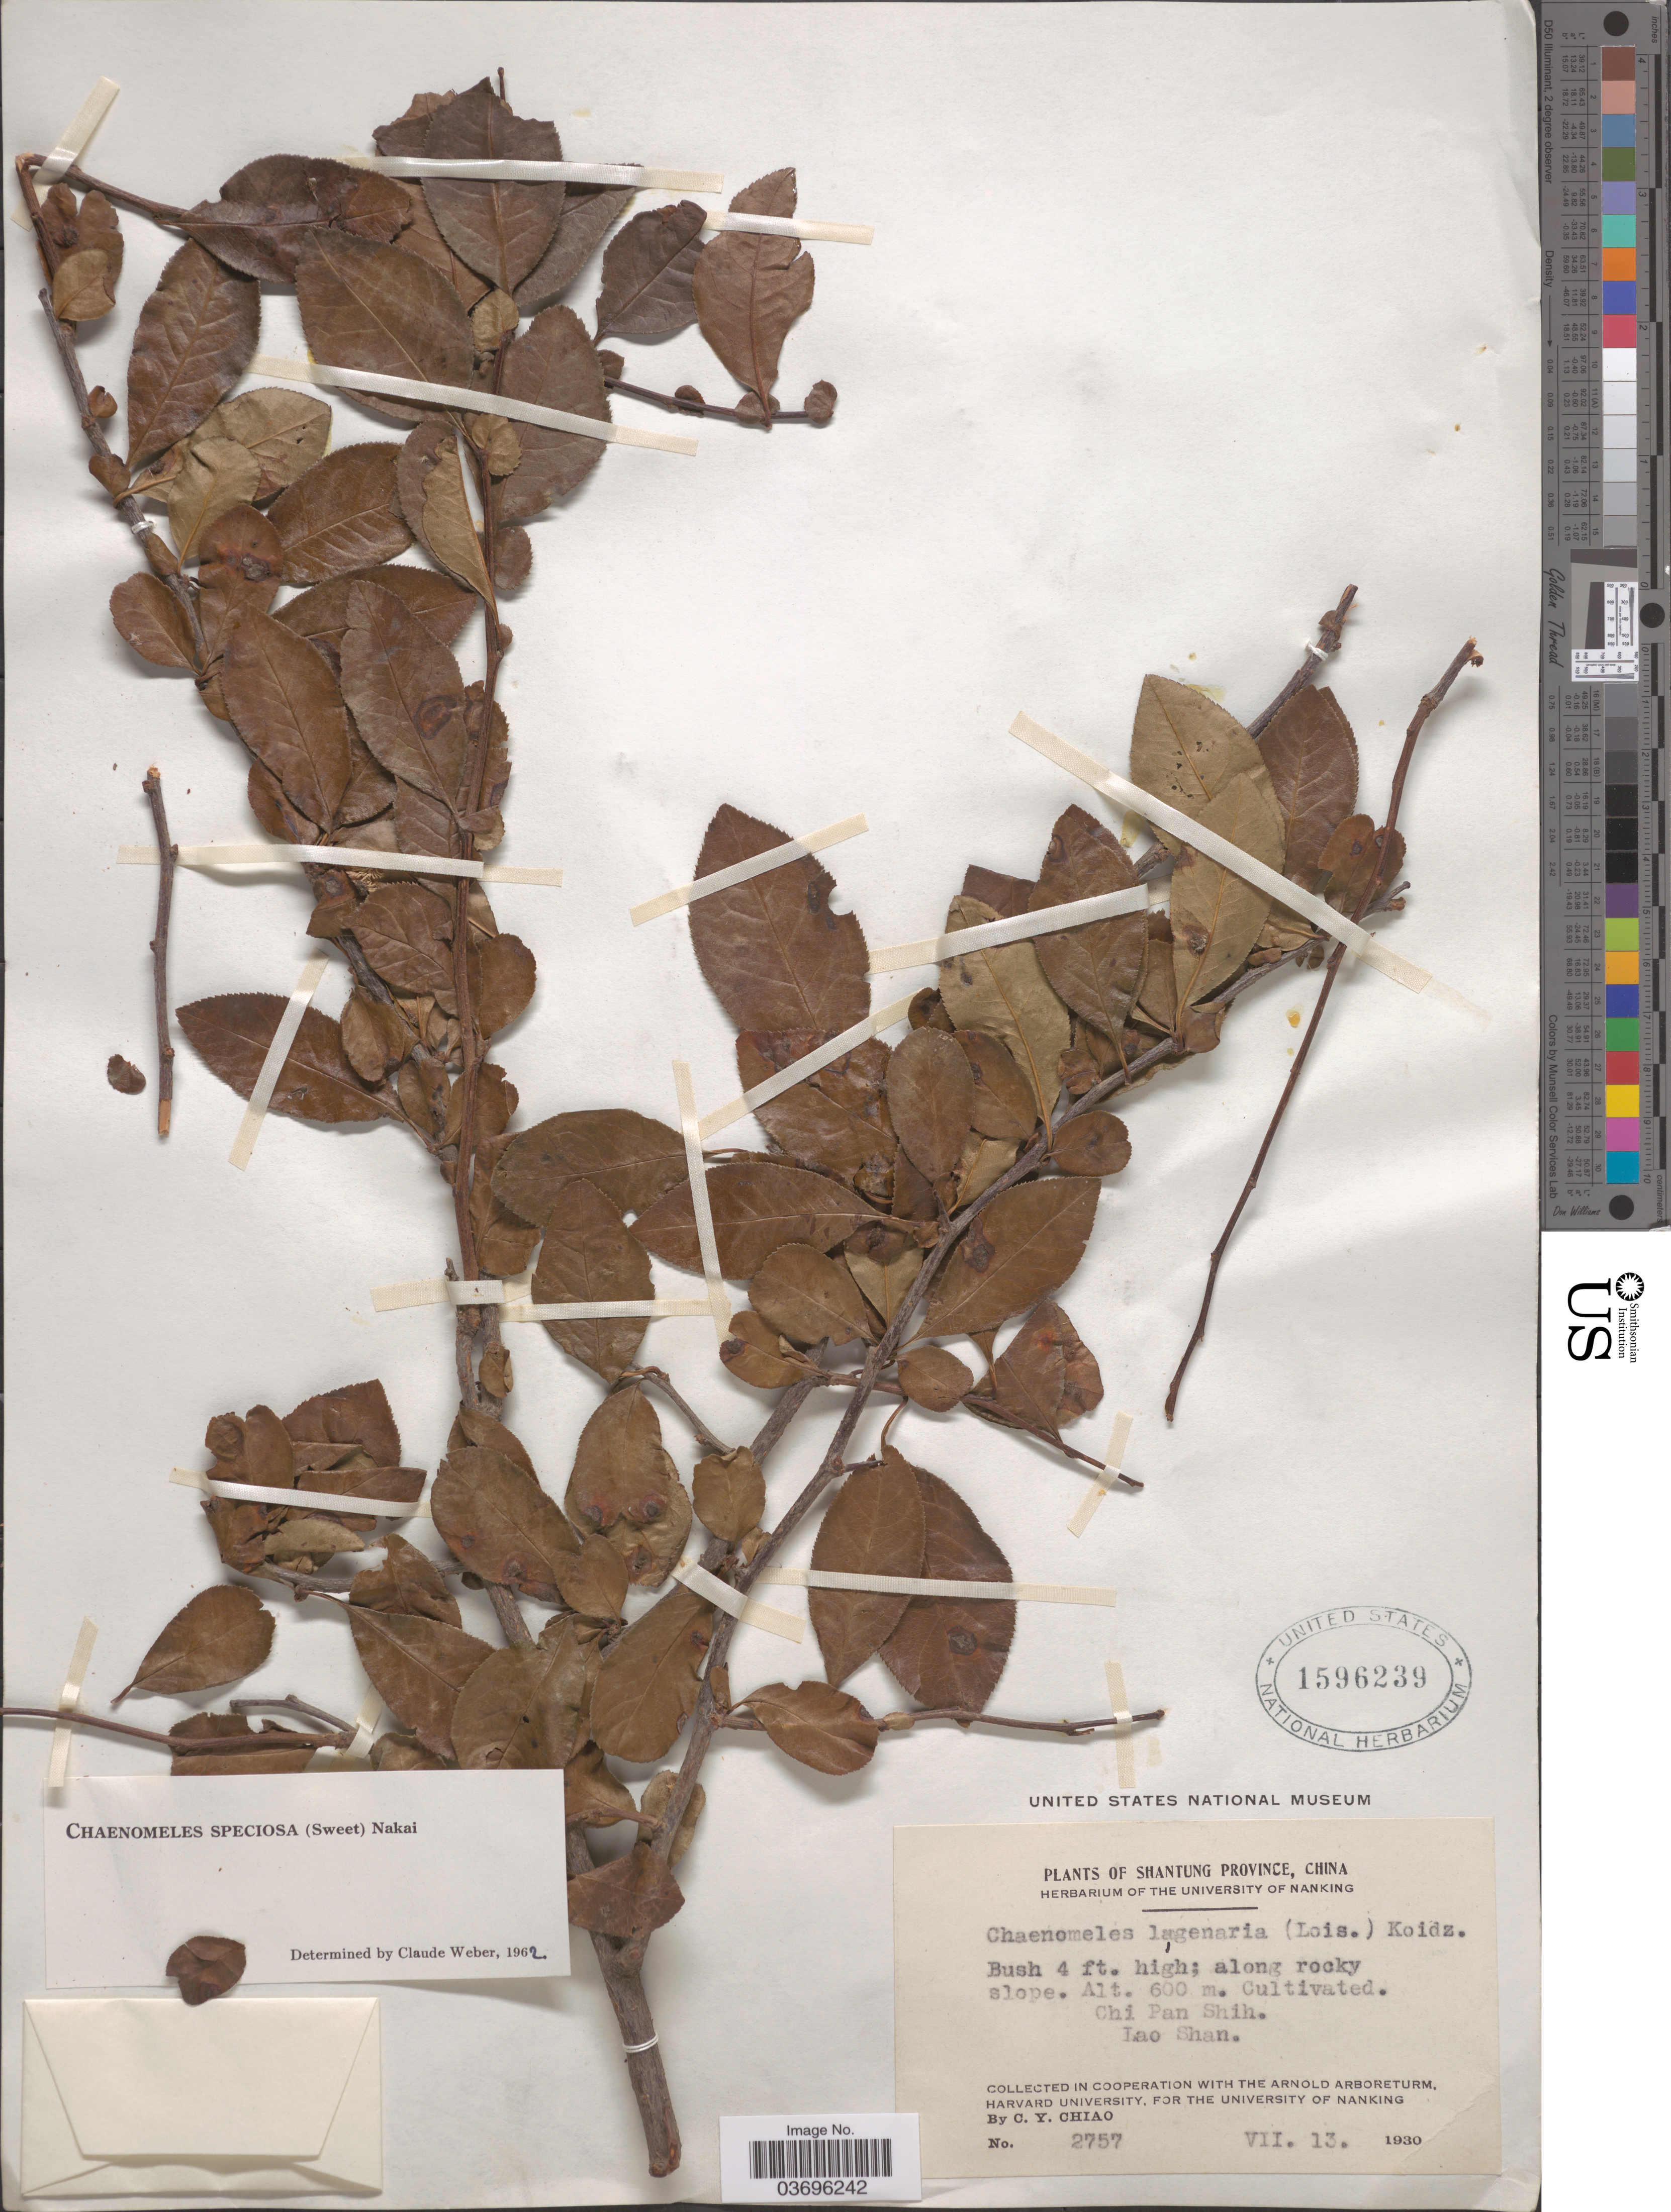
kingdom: Plantae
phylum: Tracheophyta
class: Magnoliopsida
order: Rosales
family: Rosaceae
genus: Chaenomeles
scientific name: Chaenomeles speciosa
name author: (Sweet) Nakai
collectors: C. Y. Chiao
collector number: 2757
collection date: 1930-07-13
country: China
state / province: Shandong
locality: Shantung Province. Chi Pan Shih. Lao Shan.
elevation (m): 600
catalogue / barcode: US 1596239